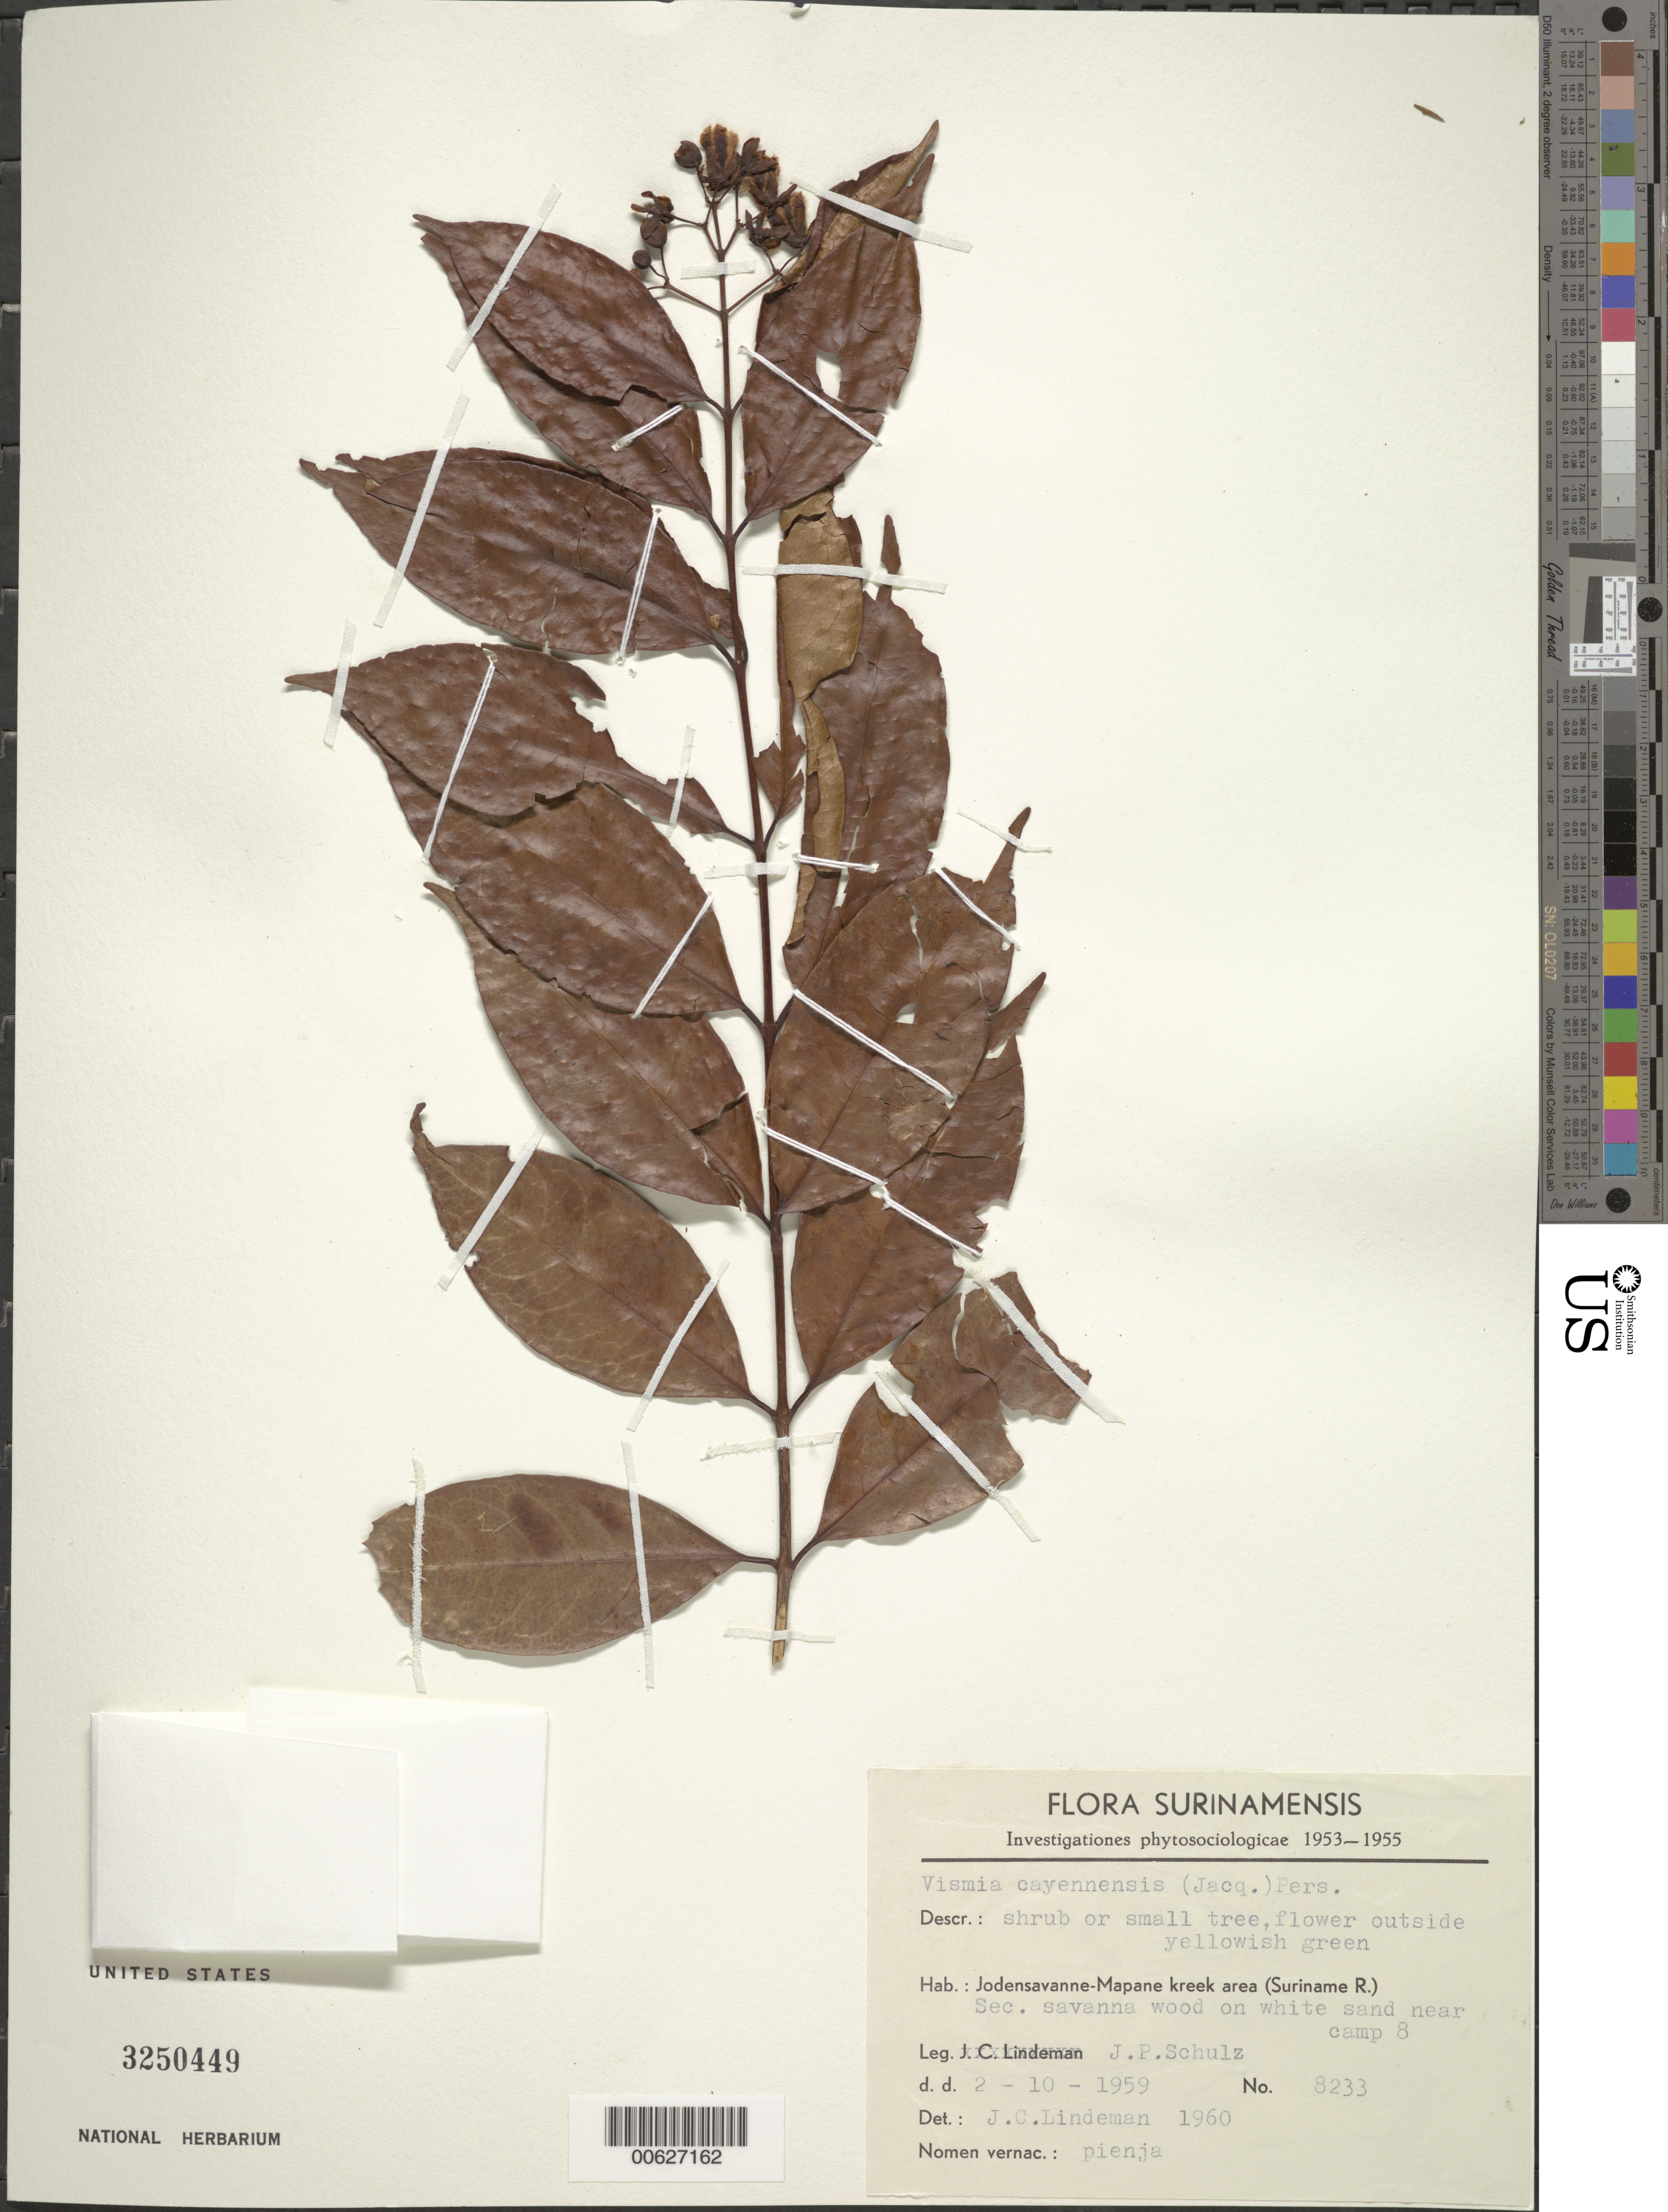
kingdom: Plantae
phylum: Tracheophyta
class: Magnoliopsida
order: Malpighiales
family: Hypericaceae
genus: Vismia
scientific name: Vismia cayennensis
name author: (Jacq.) Pers.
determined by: Lindeman, J. C.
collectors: J. P. Schulz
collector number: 8233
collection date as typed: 2-Sep-59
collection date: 1959-09-02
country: Suriname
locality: Jodensavanne-Mapane kreek area (SURINAMEe R.), near Camp 8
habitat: Secondary savanna wood on white sand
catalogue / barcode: US 3250449